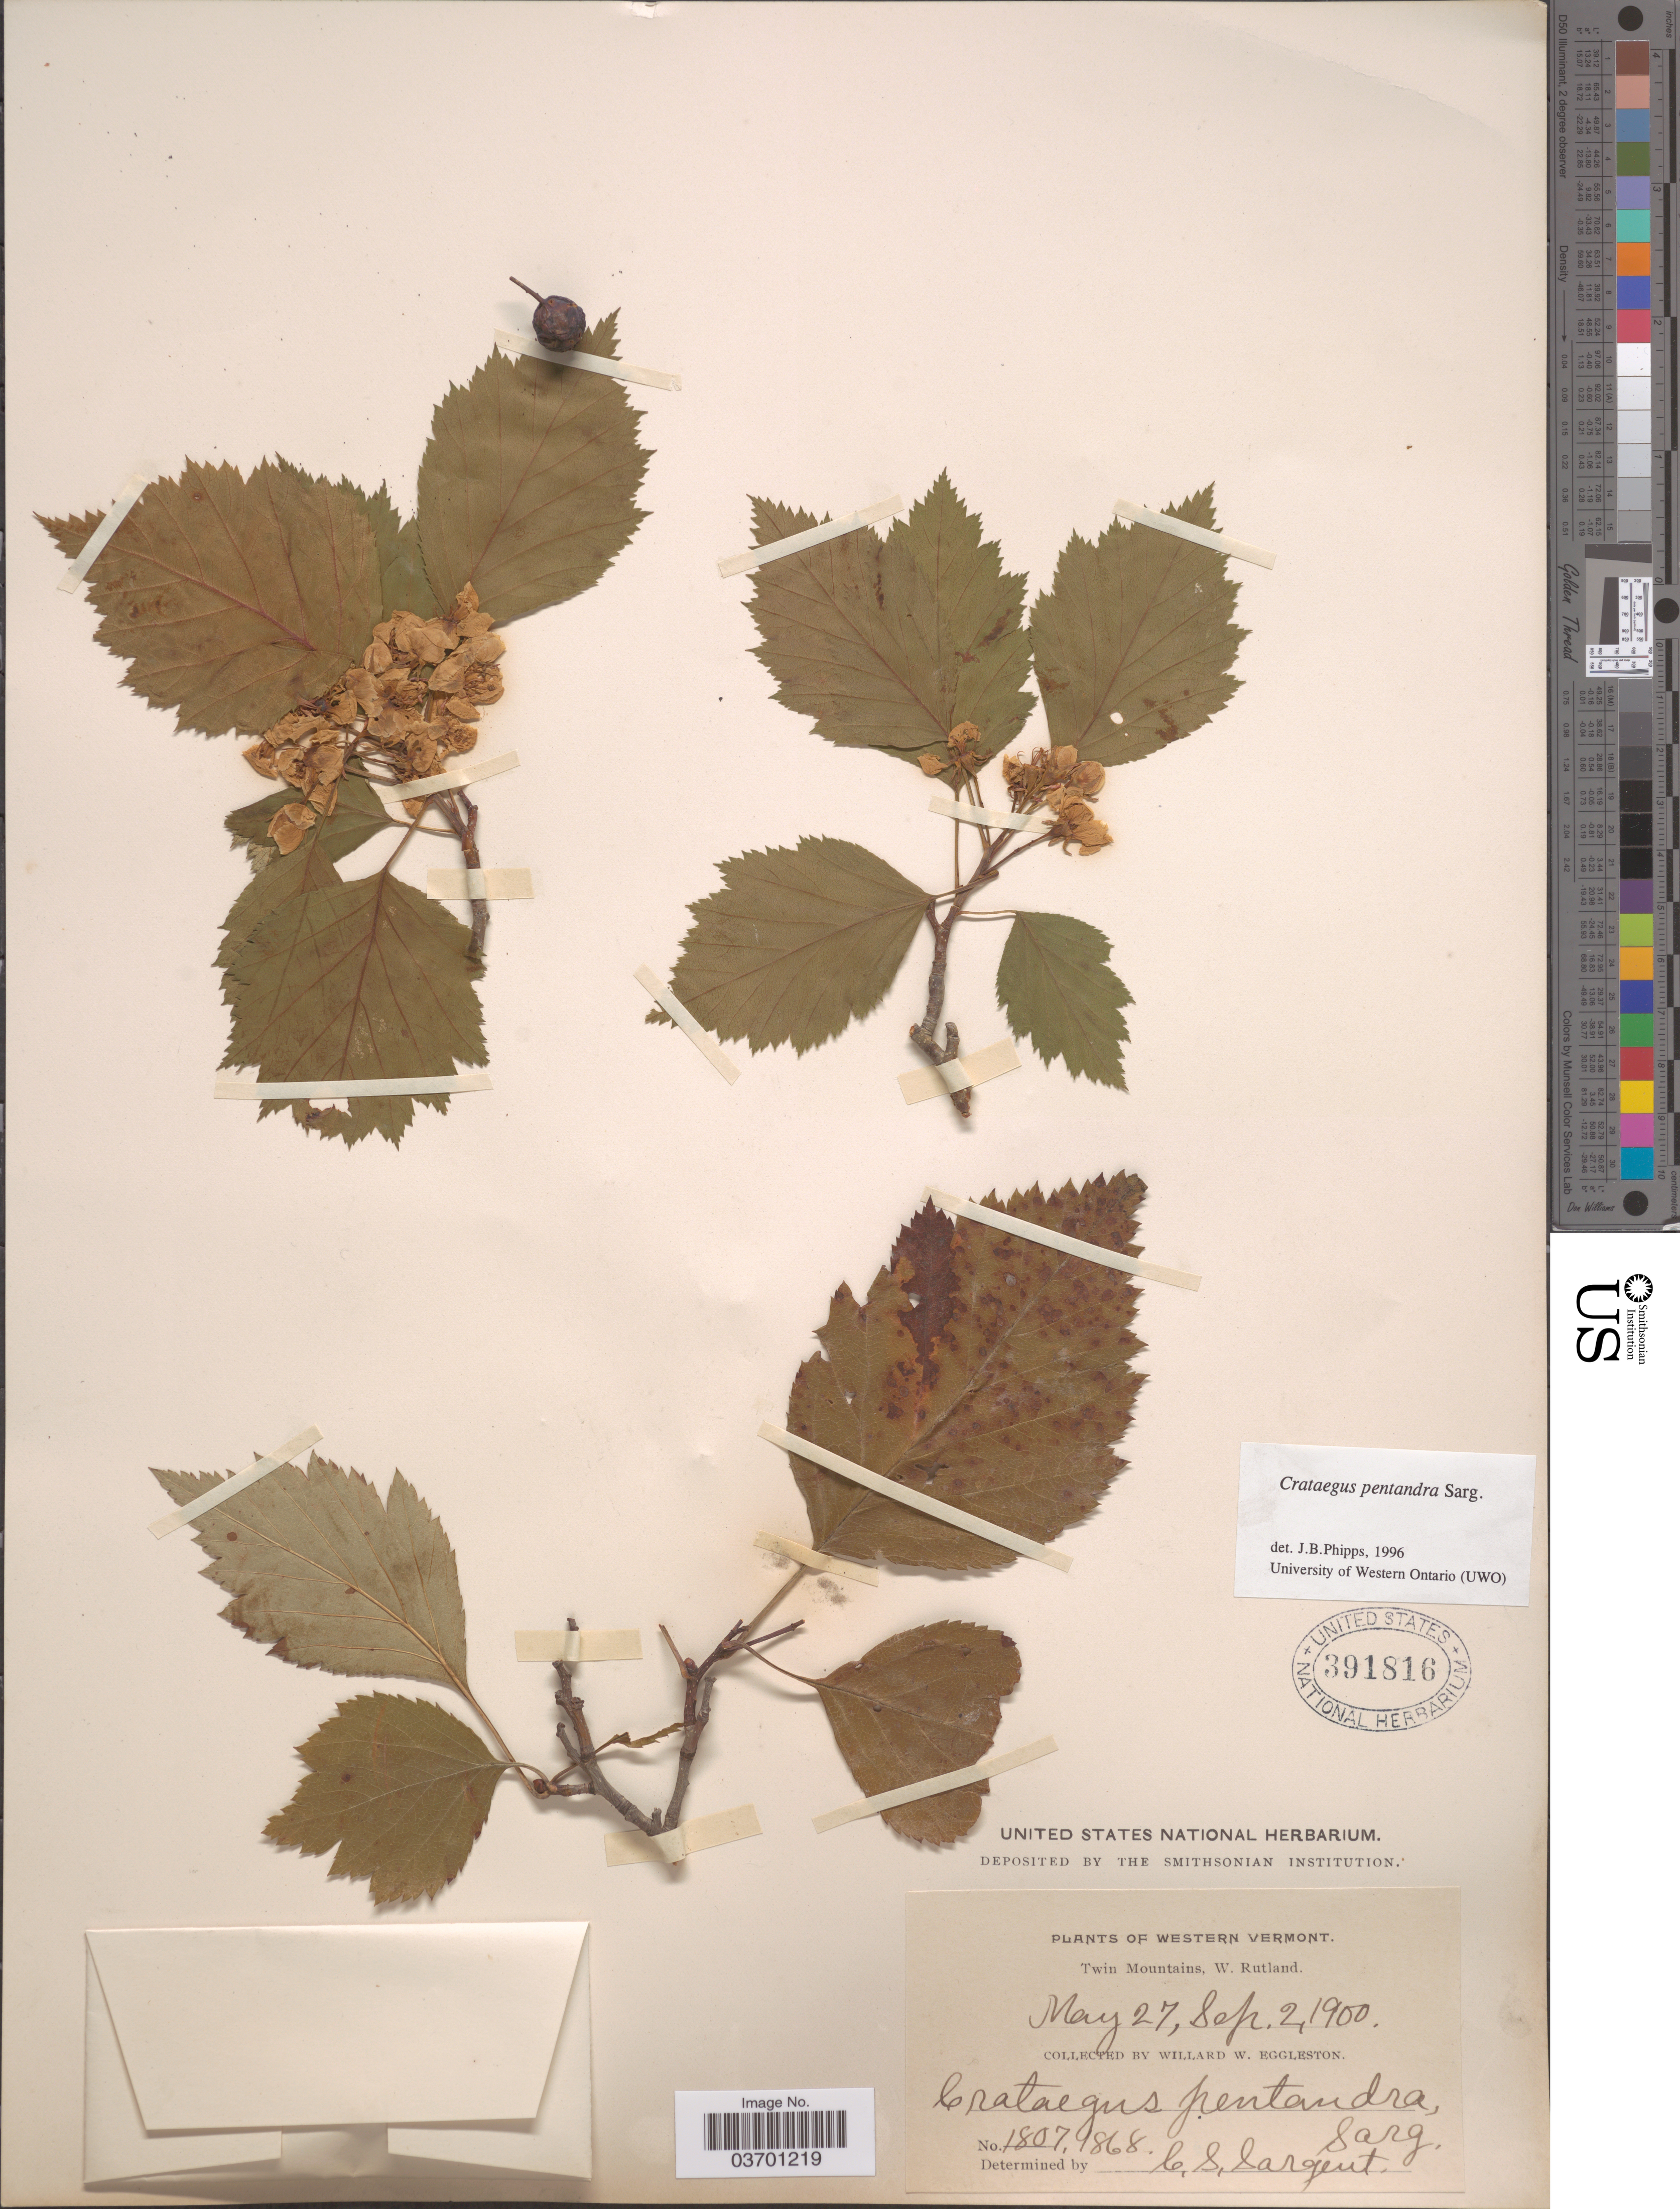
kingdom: Plantae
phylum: Tracheophyta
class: Magnoliopsida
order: Rosales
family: Rosaceae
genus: Crataegus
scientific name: Crataegus pentandra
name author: Sarg.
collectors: W. W. Eggleston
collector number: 1807/1868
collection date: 1900-05-27/1900-09-02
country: United States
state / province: Vermont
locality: Western Vermont. Twin Mountains, W. Rutland.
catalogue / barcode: US 391816